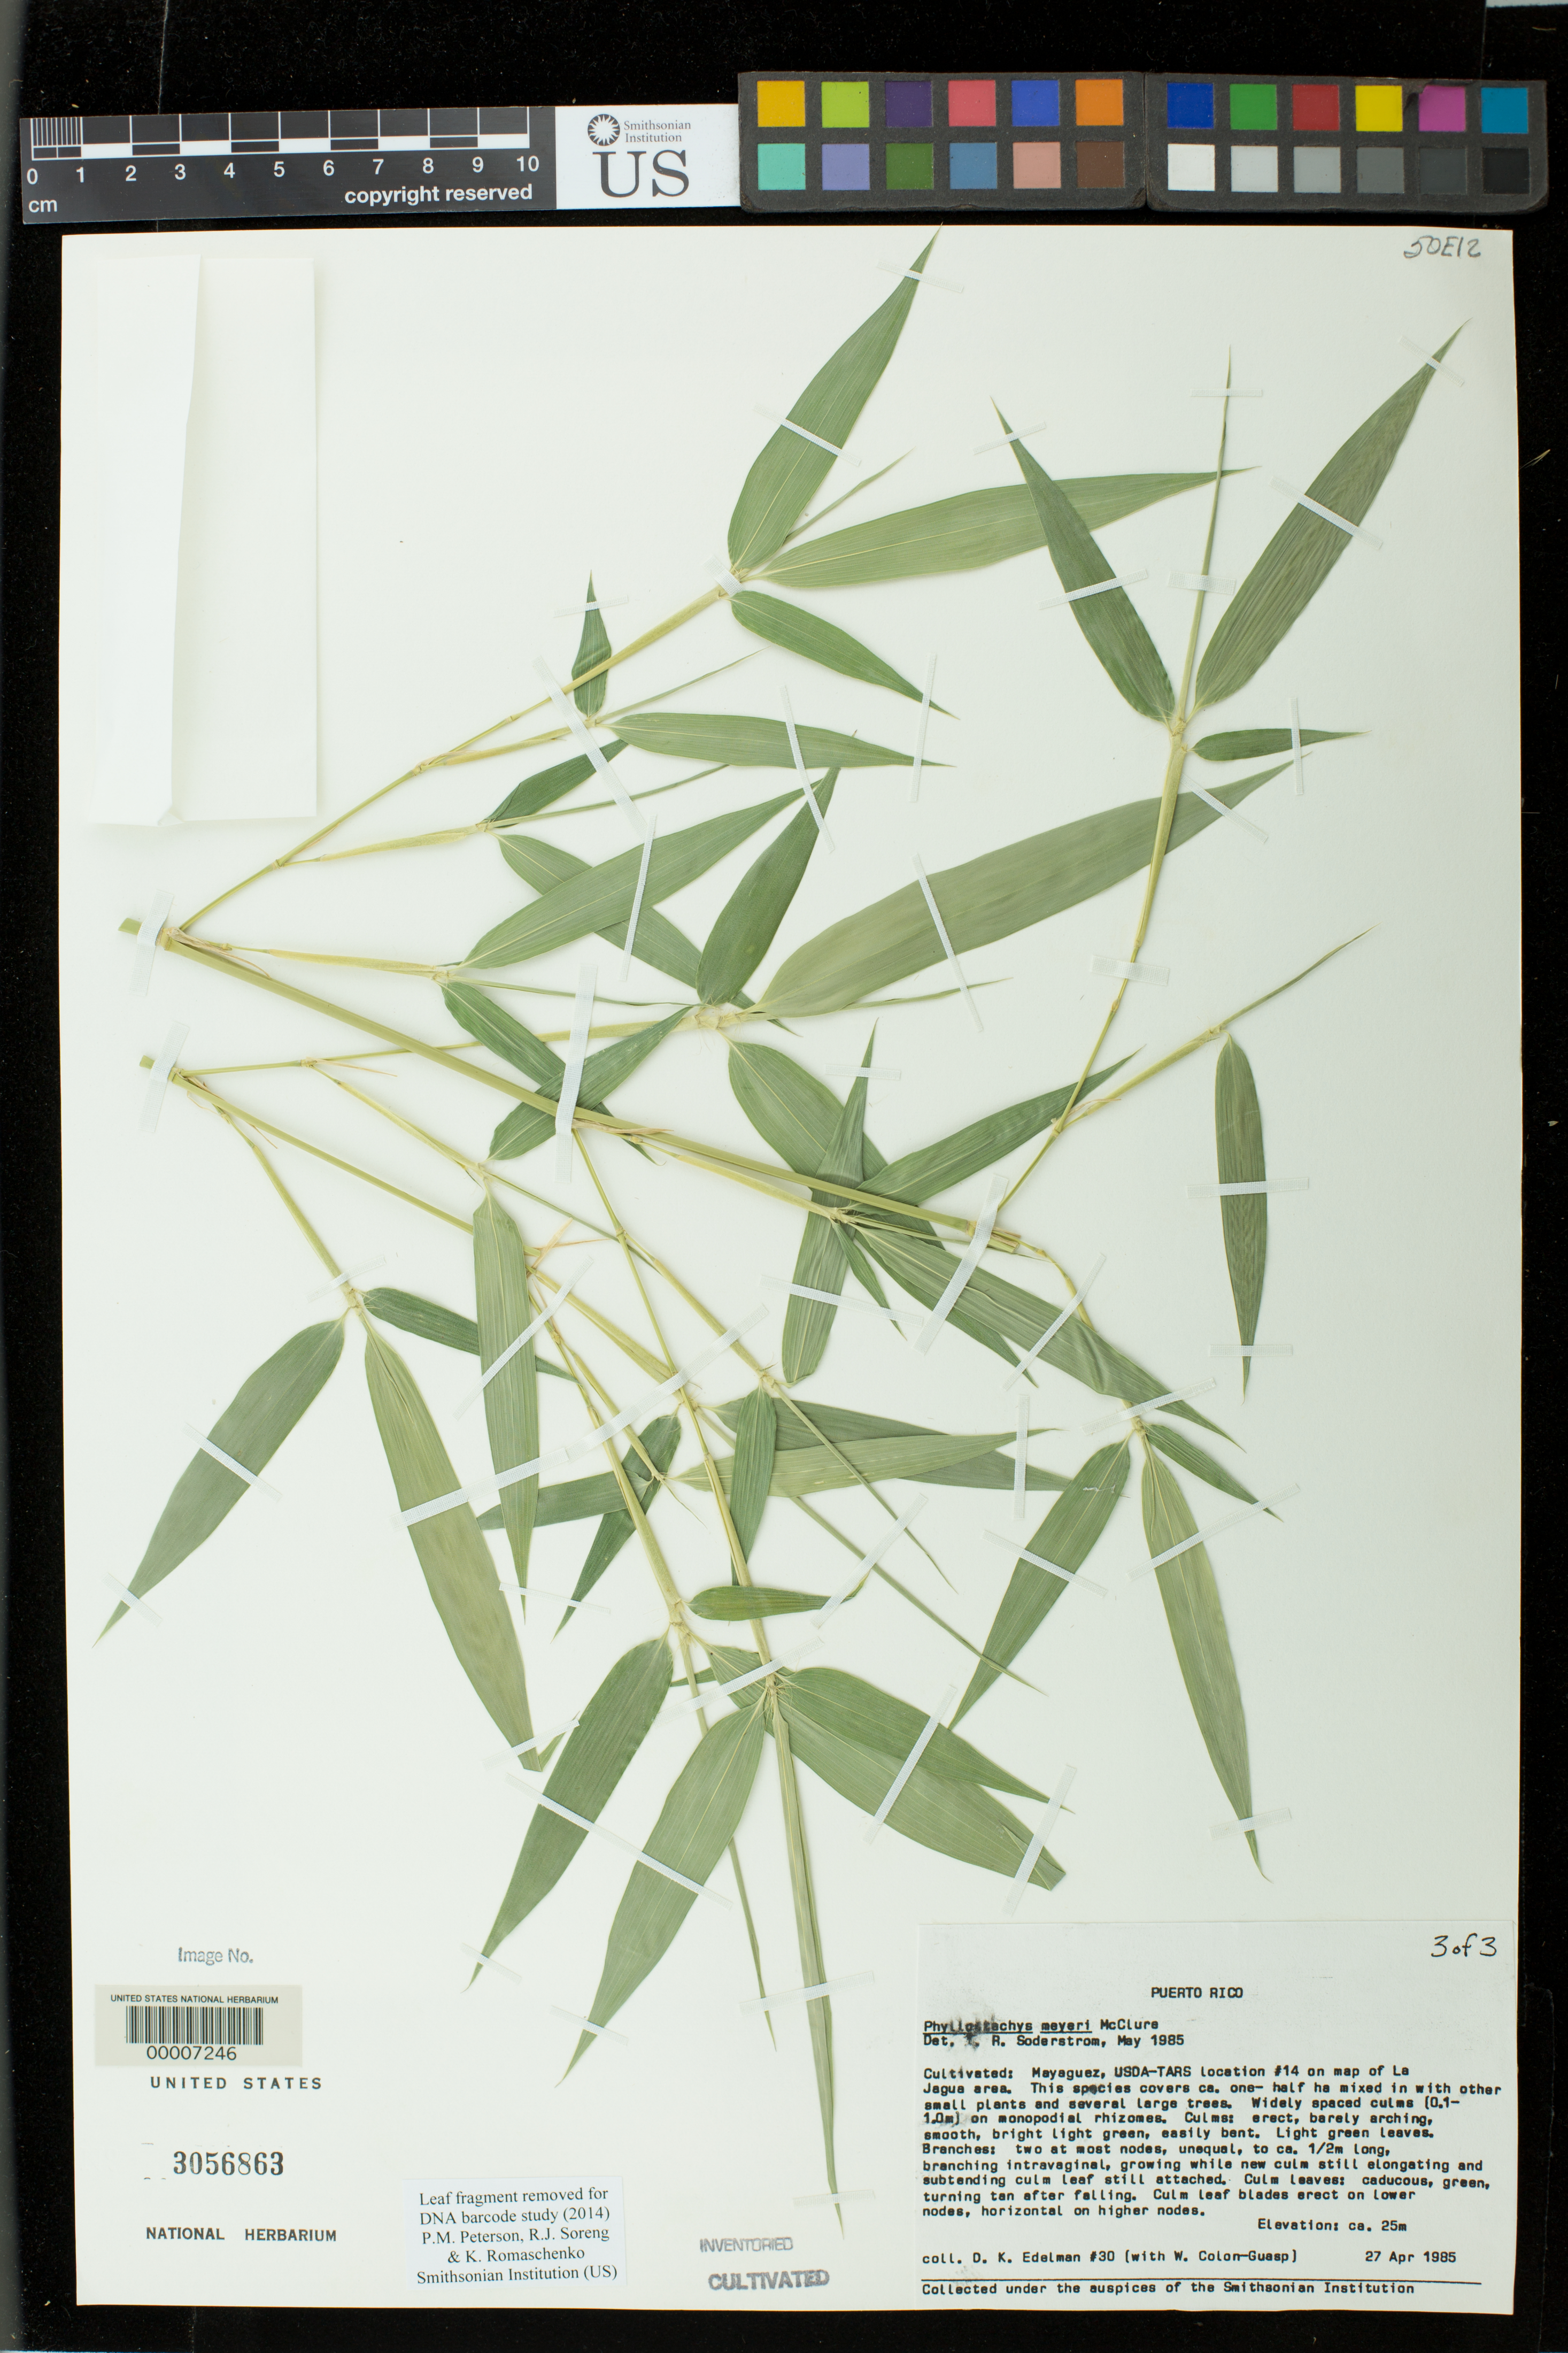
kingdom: Plantae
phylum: Tracheophyta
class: Liliopsida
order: Poales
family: Poaceae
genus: Phyllostachys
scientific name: Phyllostachys meyeri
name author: McClure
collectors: D. Edelman & W. Colon Guasp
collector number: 30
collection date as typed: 27 Apr 1985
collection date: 1985-04-27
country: Puerto Rico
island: Greater Antilles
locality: Mayaguez, usda-tars, location 14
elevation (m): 25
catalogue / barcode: US 3056863